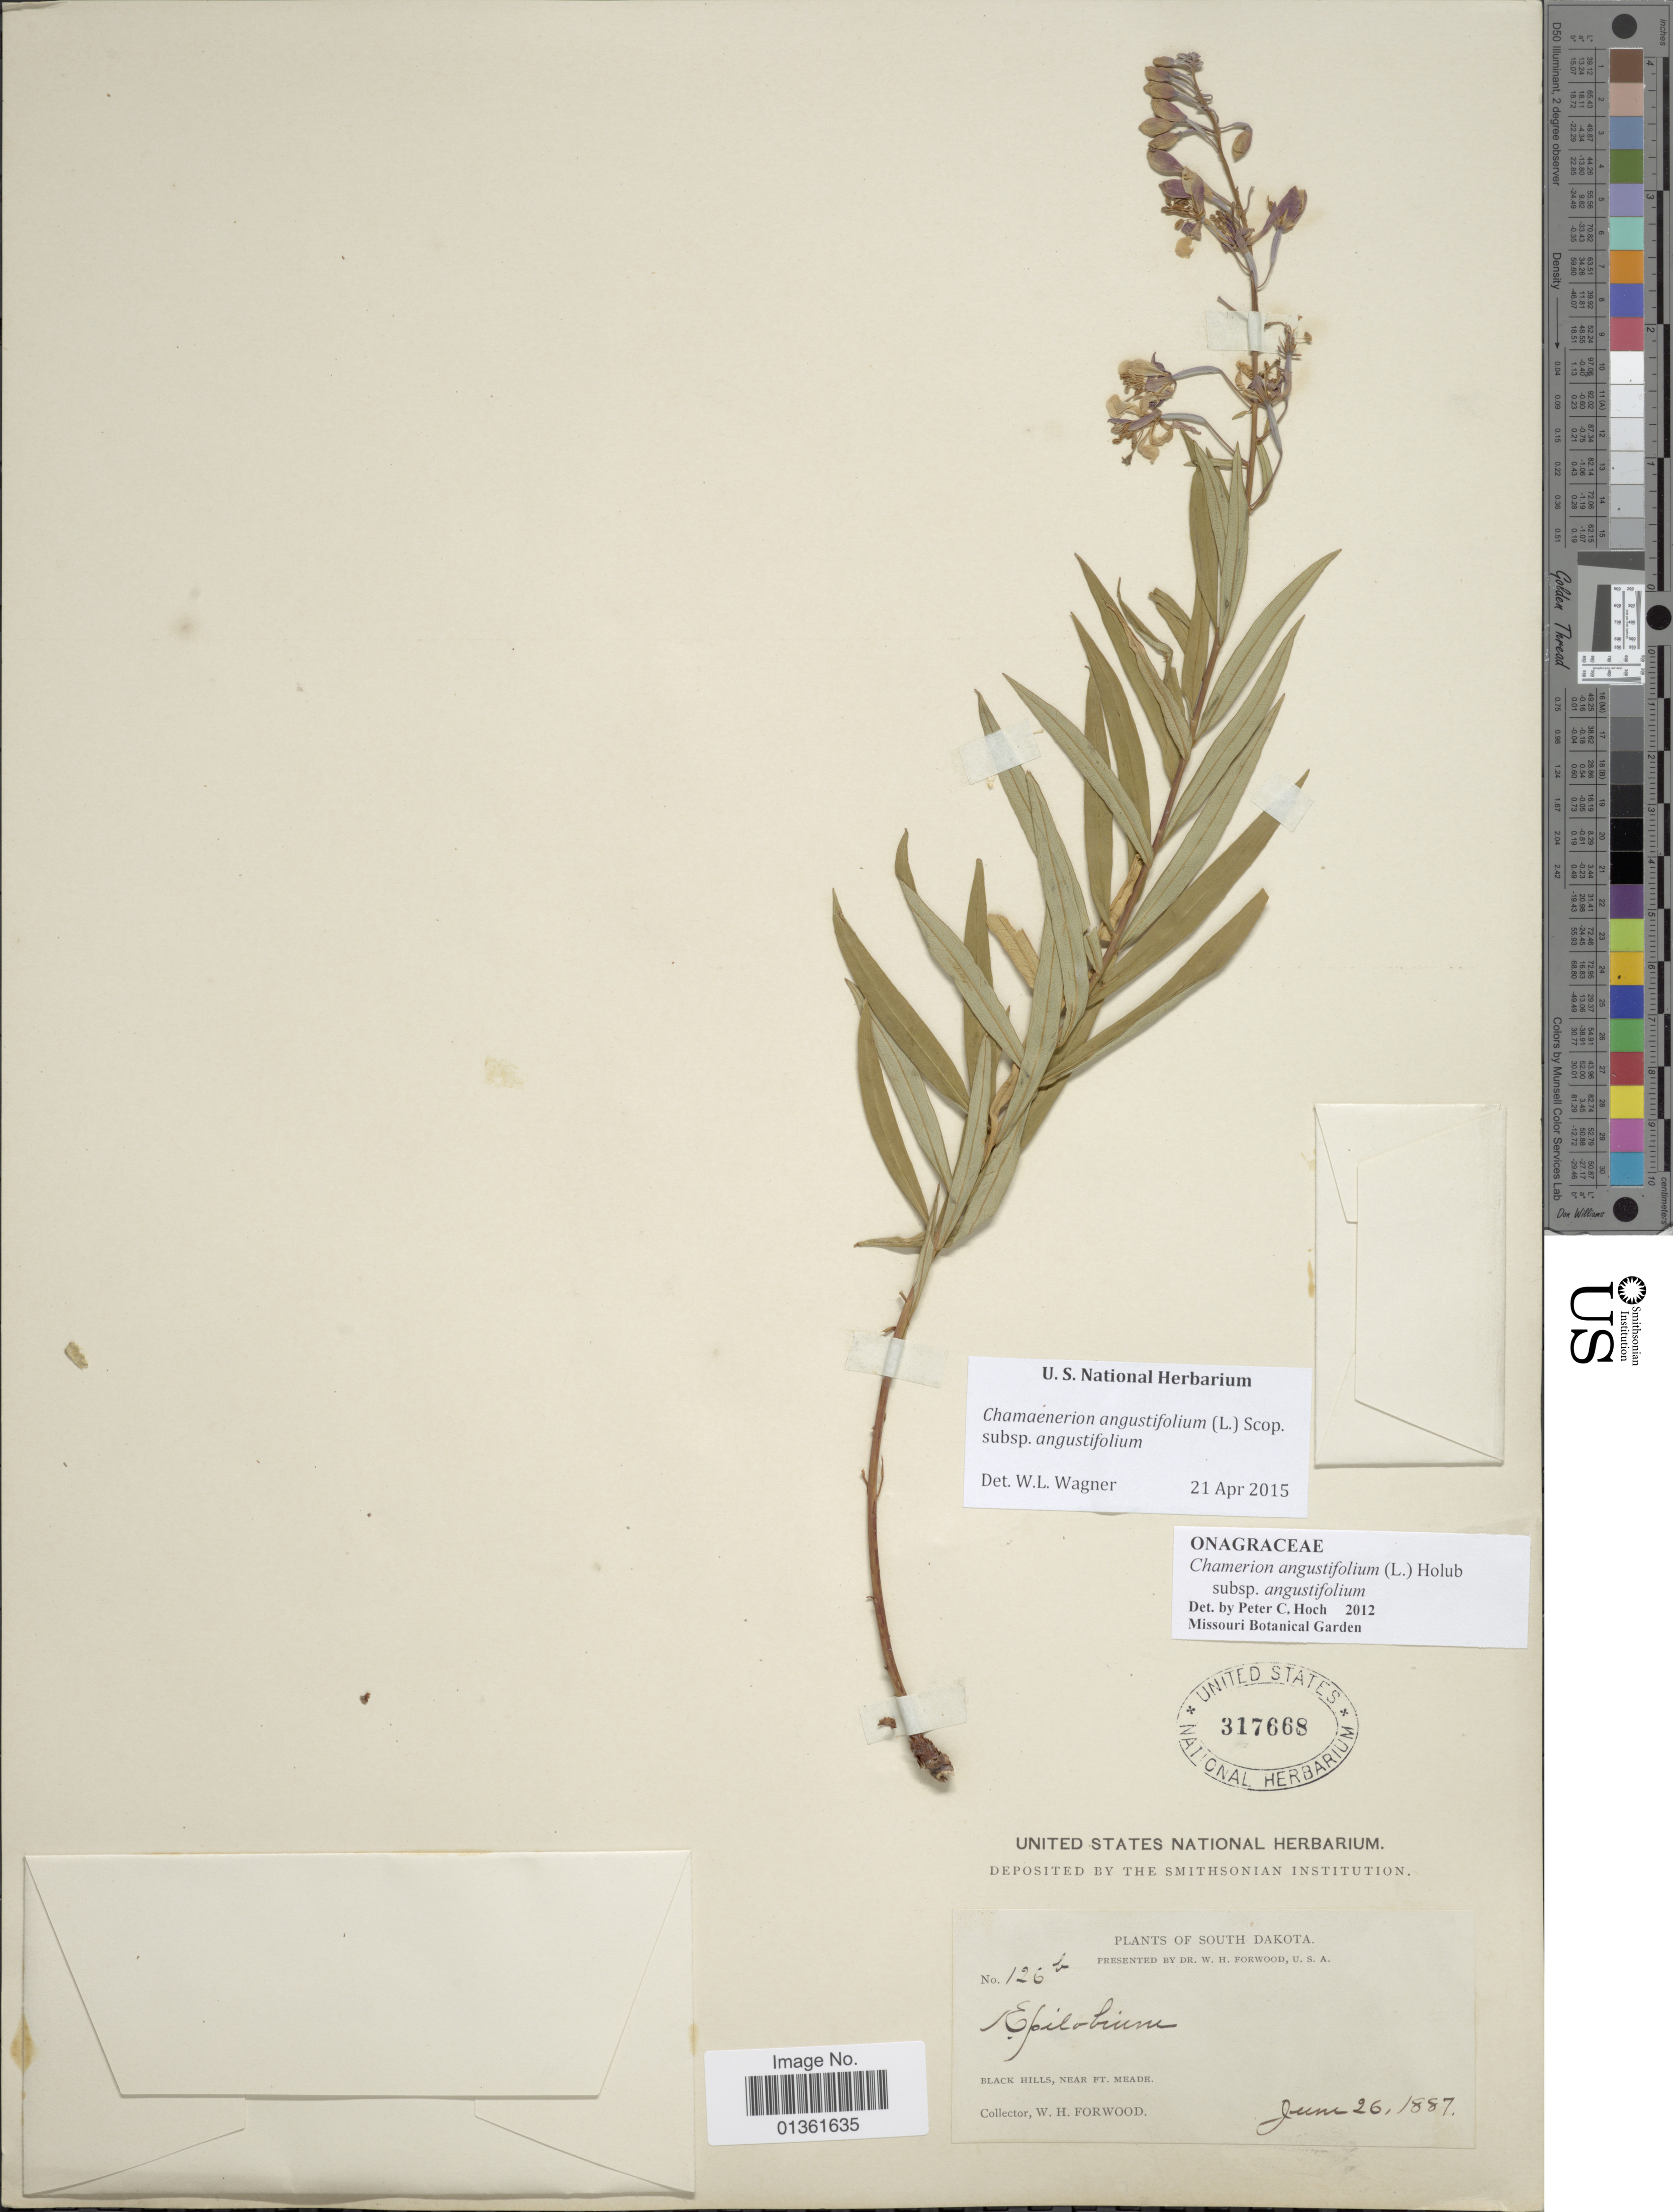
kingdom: Plantae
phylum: Tracheophyta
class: Magnoliopsida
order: Myrtales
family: Onagraceae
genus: Chamaenerion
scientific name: Chamaenerion angustifolium subsp. angustifolium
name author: (L.) Scop.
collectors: W. Forwood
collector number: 126b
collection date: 1887-06-26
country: United States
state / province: South Dakota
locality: Black Hills, near Ft. Meade.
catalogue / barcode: US 317668